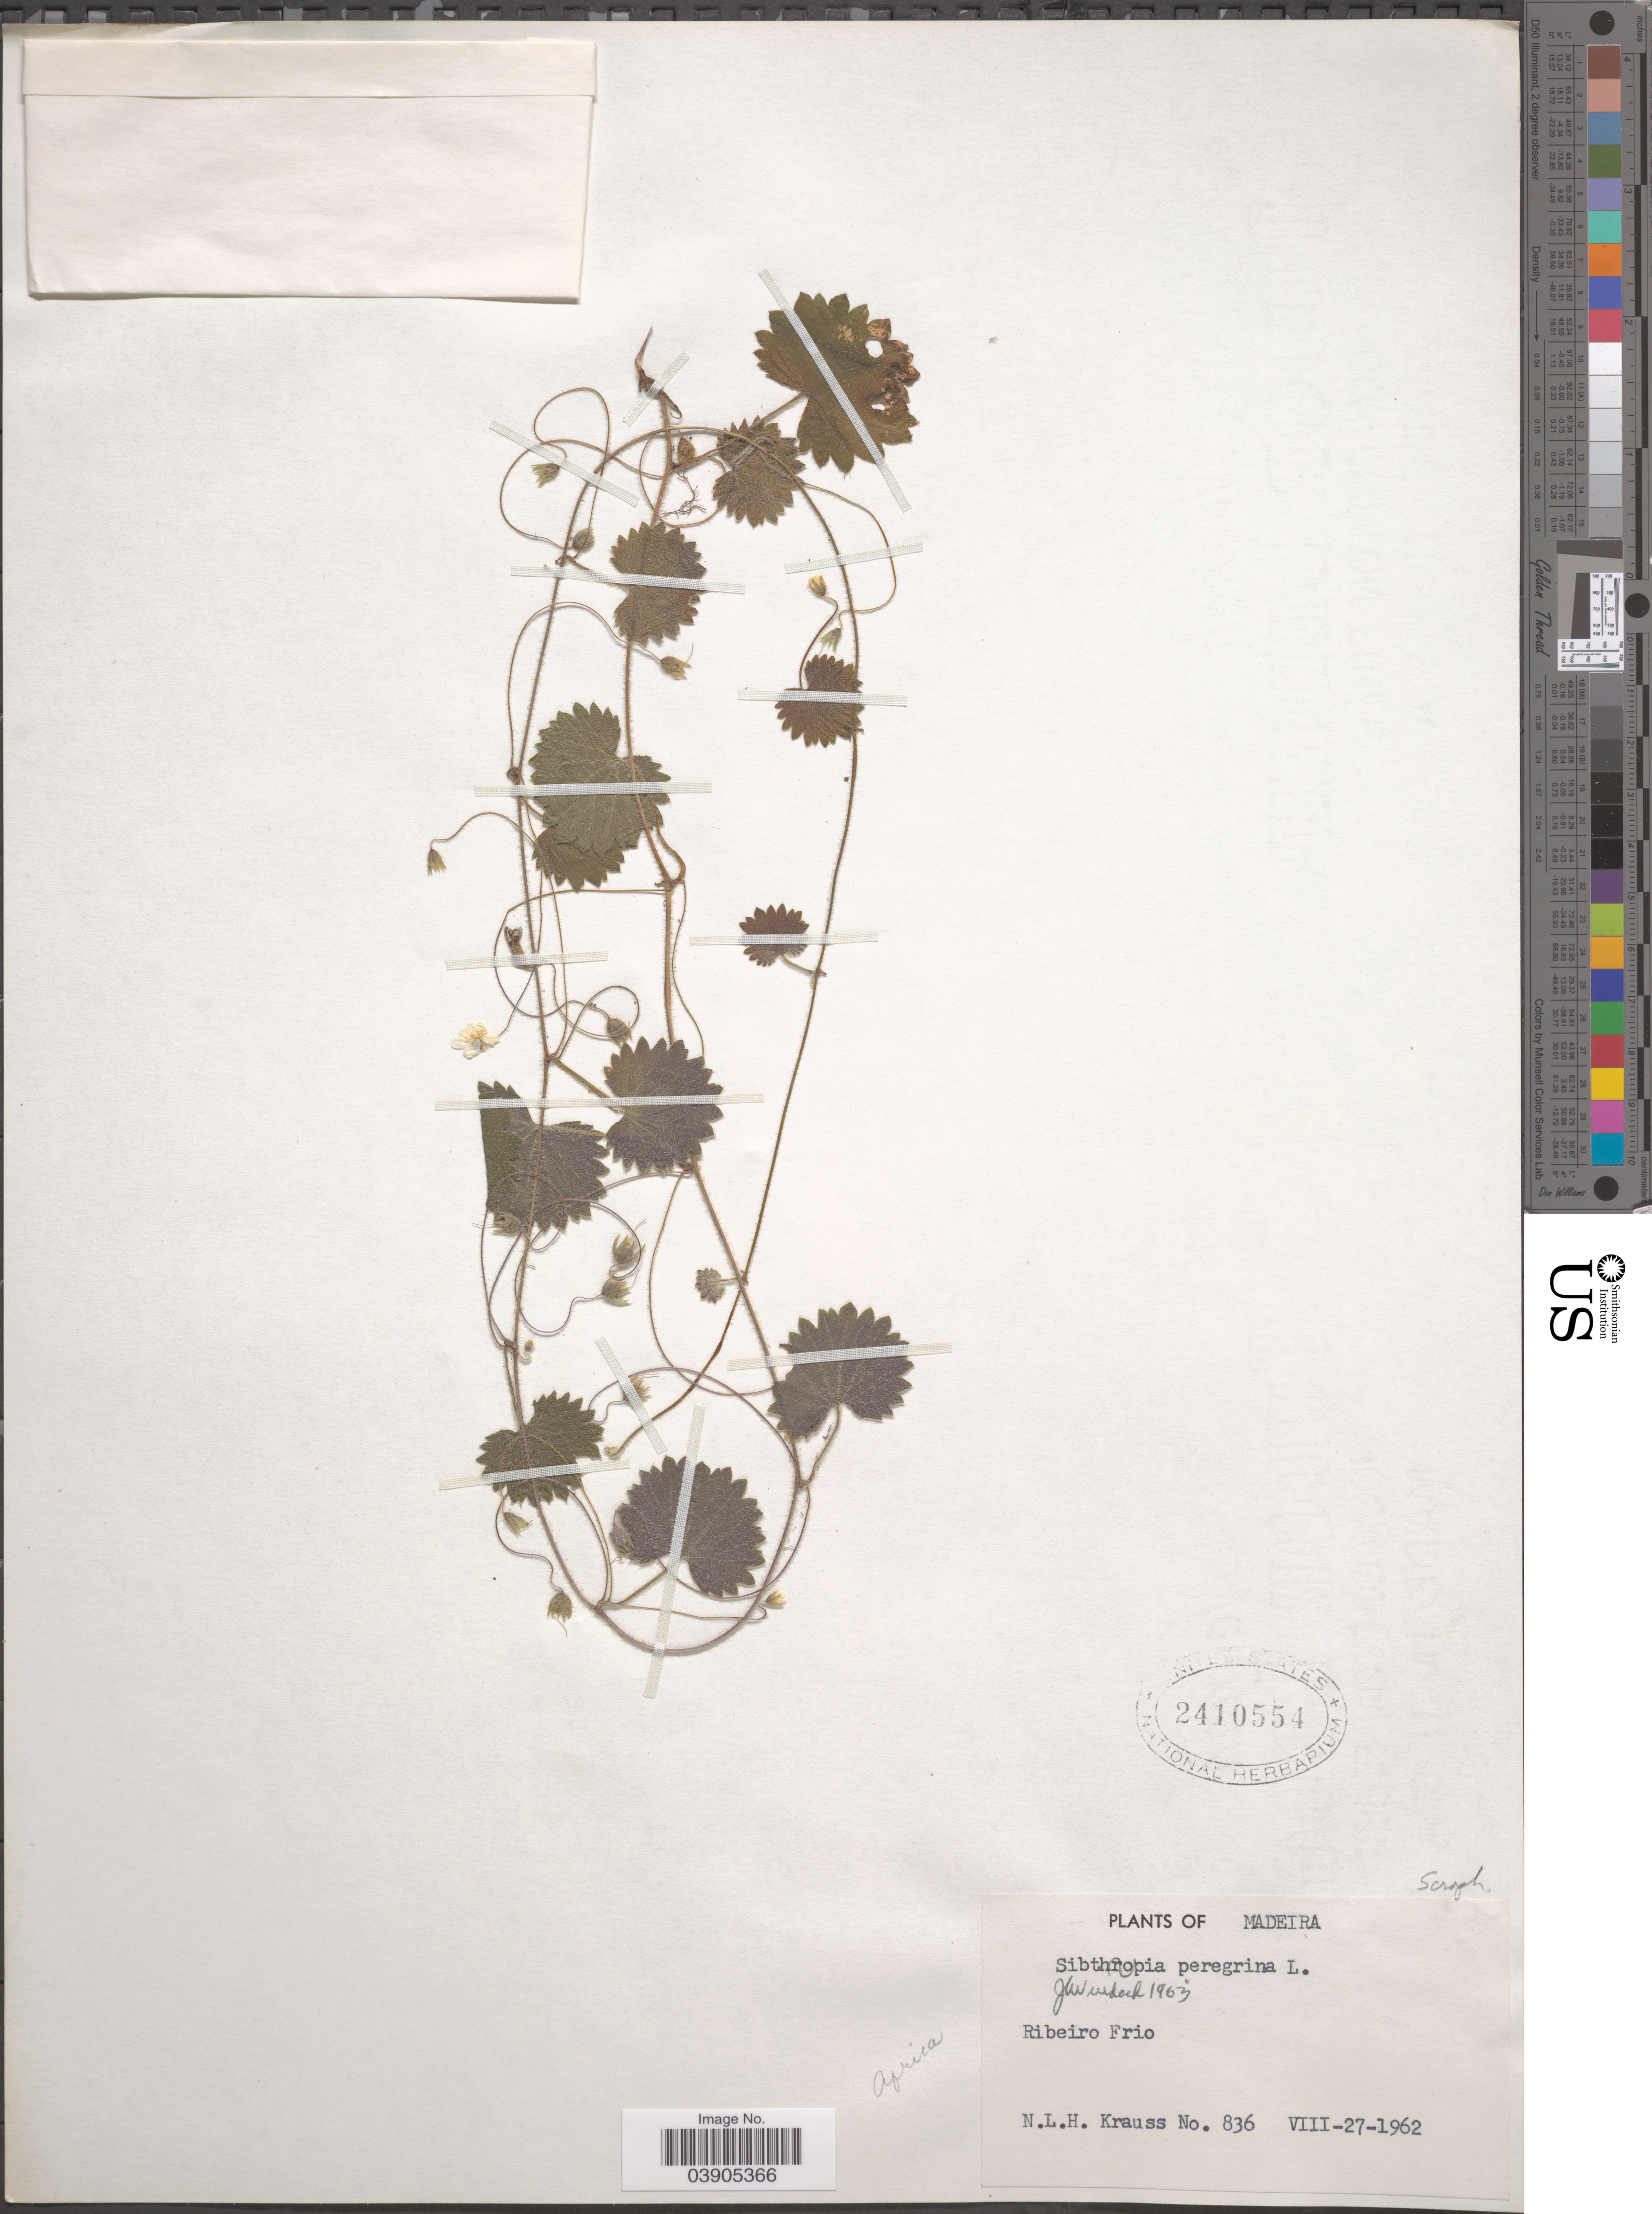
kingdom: Plantae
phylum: Tracheophyta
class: Magnoliopsida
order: Lamiales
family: Plantaginaceae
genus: Sibthorpia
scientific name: Sibthorpia peregrina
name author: L.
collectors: N. Krauss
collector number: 836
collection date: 1962-08-27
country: Portugal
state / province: Madeira (Aut. Reg.)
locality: Ribeiro Frio.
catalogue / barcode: US 2410554